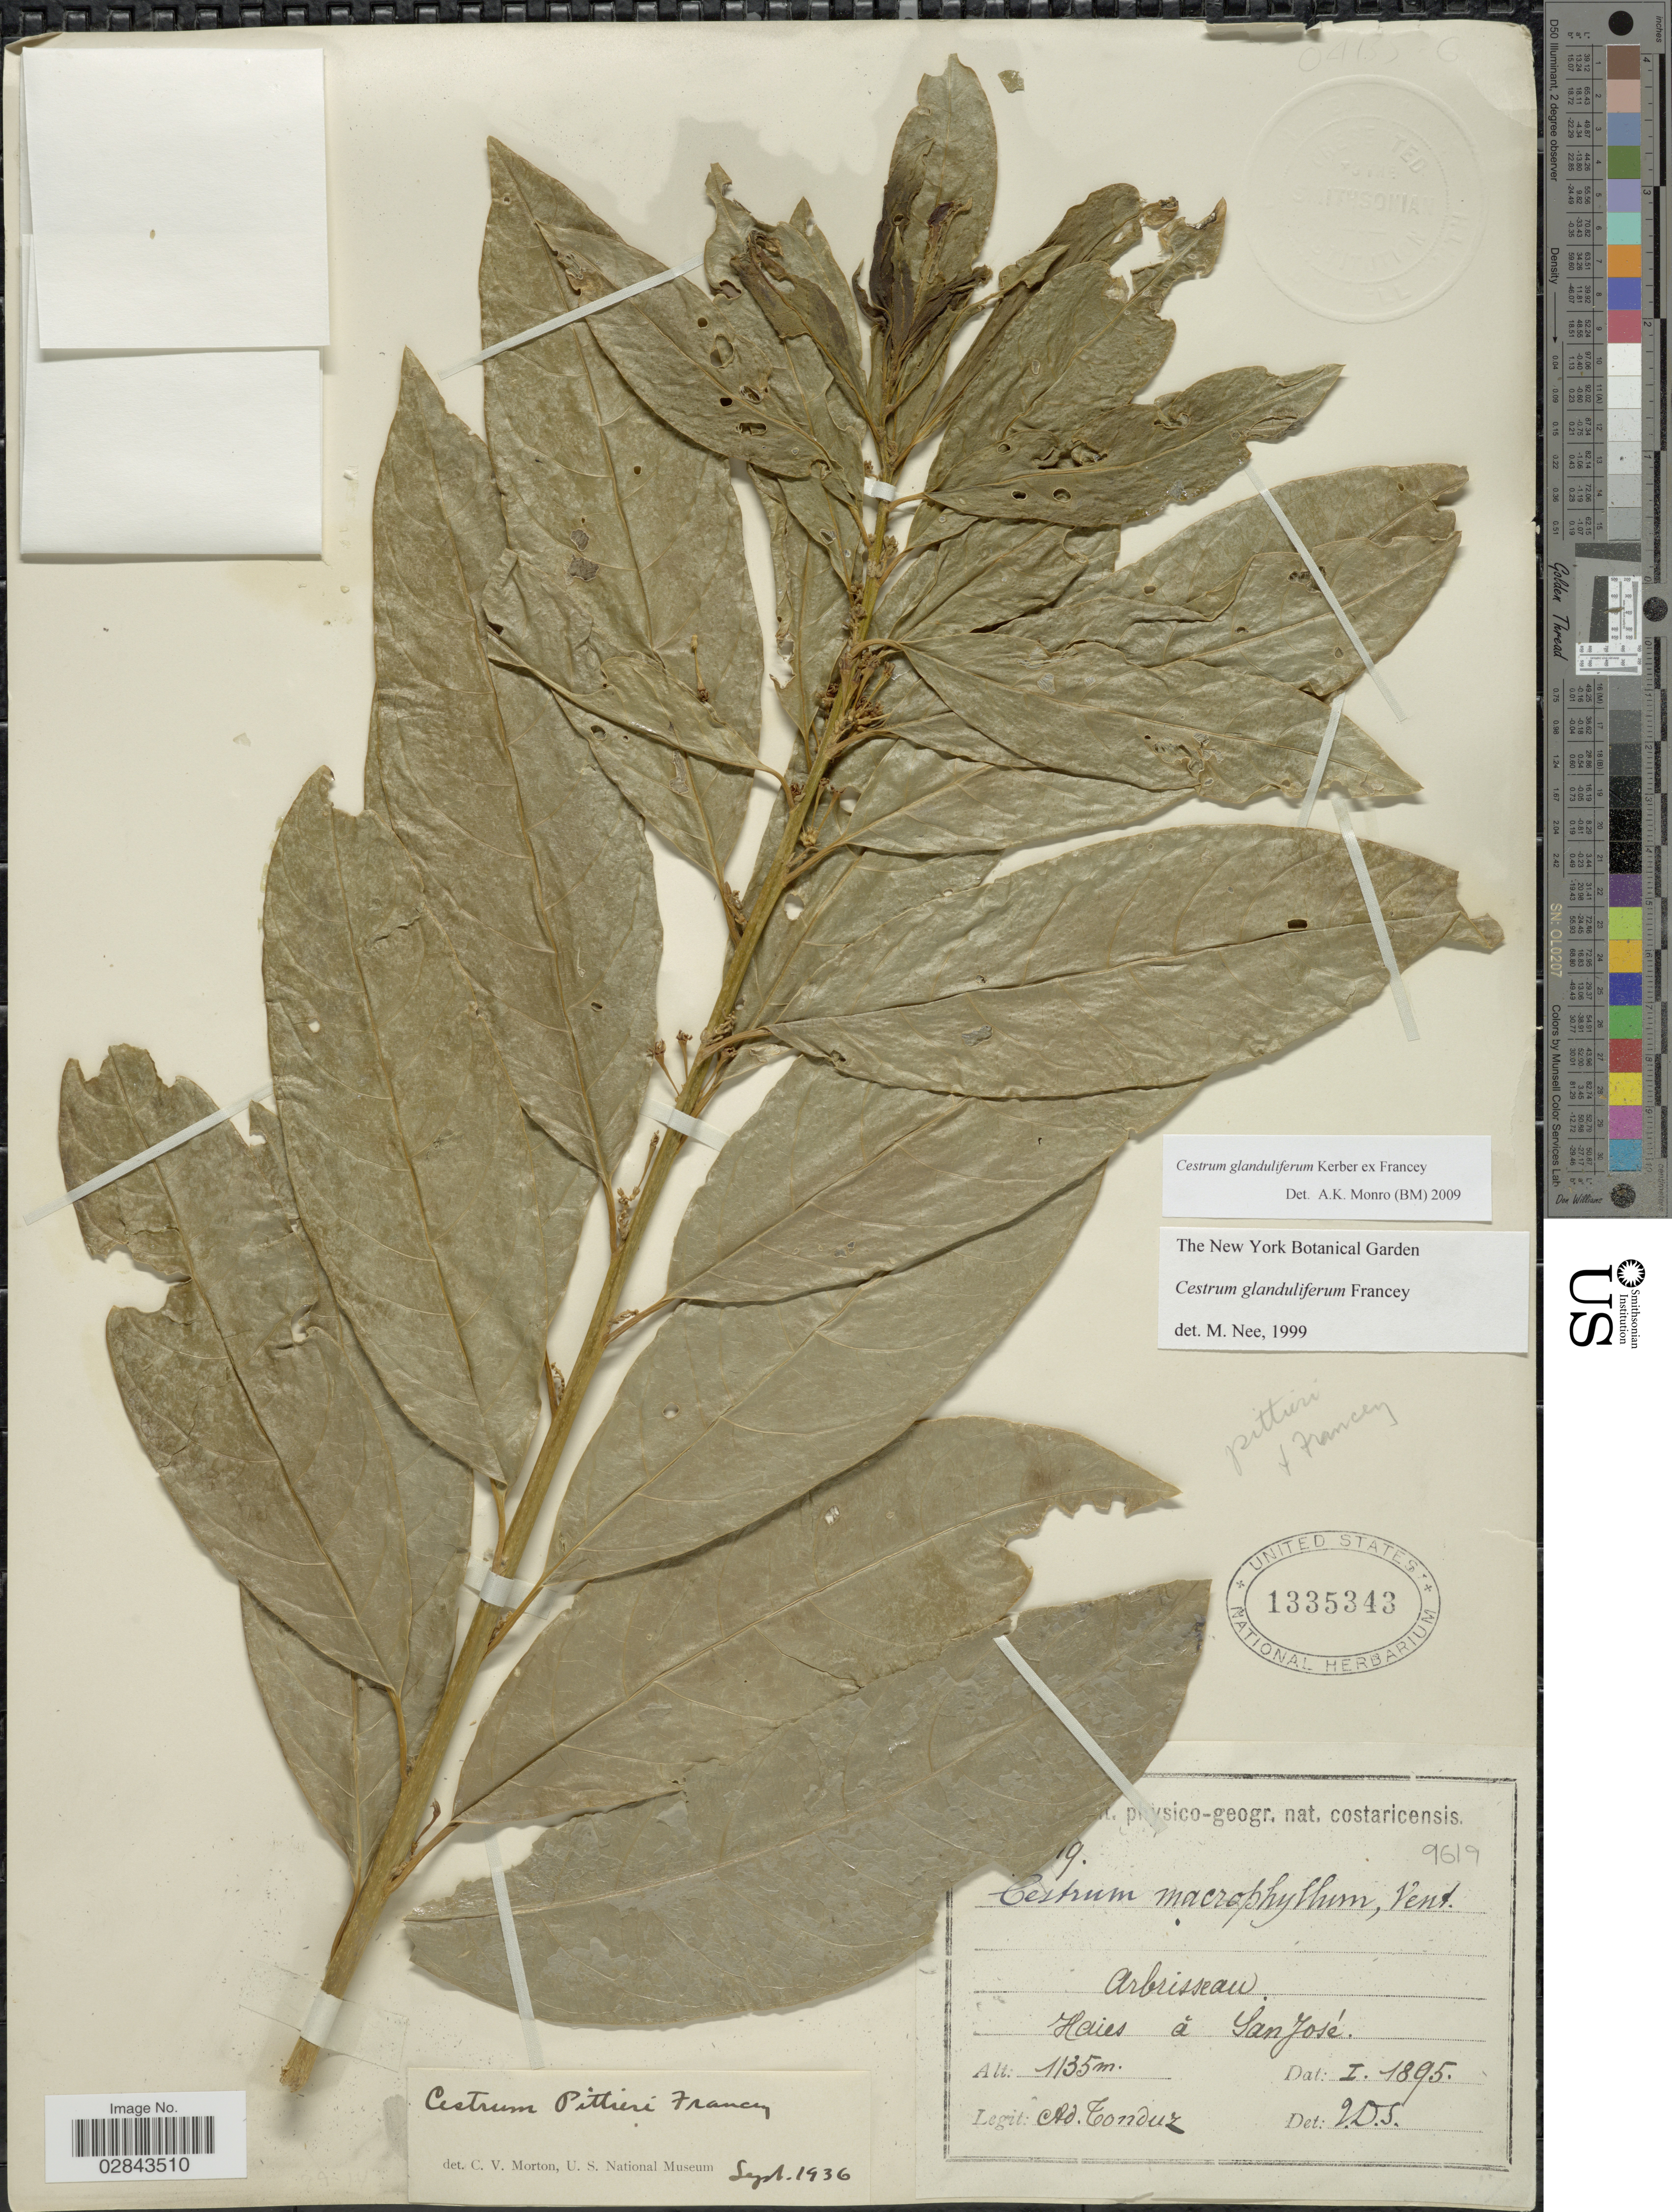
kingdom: Plantae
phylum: Tracheophyta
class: Magnoliopsida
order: Solanales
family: Solanaceae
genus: Cestrum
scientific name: Cestrum glanduliferum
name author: Kerber ex Francey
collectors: A. Tonduz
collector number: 9619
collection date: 1895-01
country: Costa Rica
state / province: San José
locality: Haies á San José.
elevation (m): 1135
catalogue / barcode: US 1335343